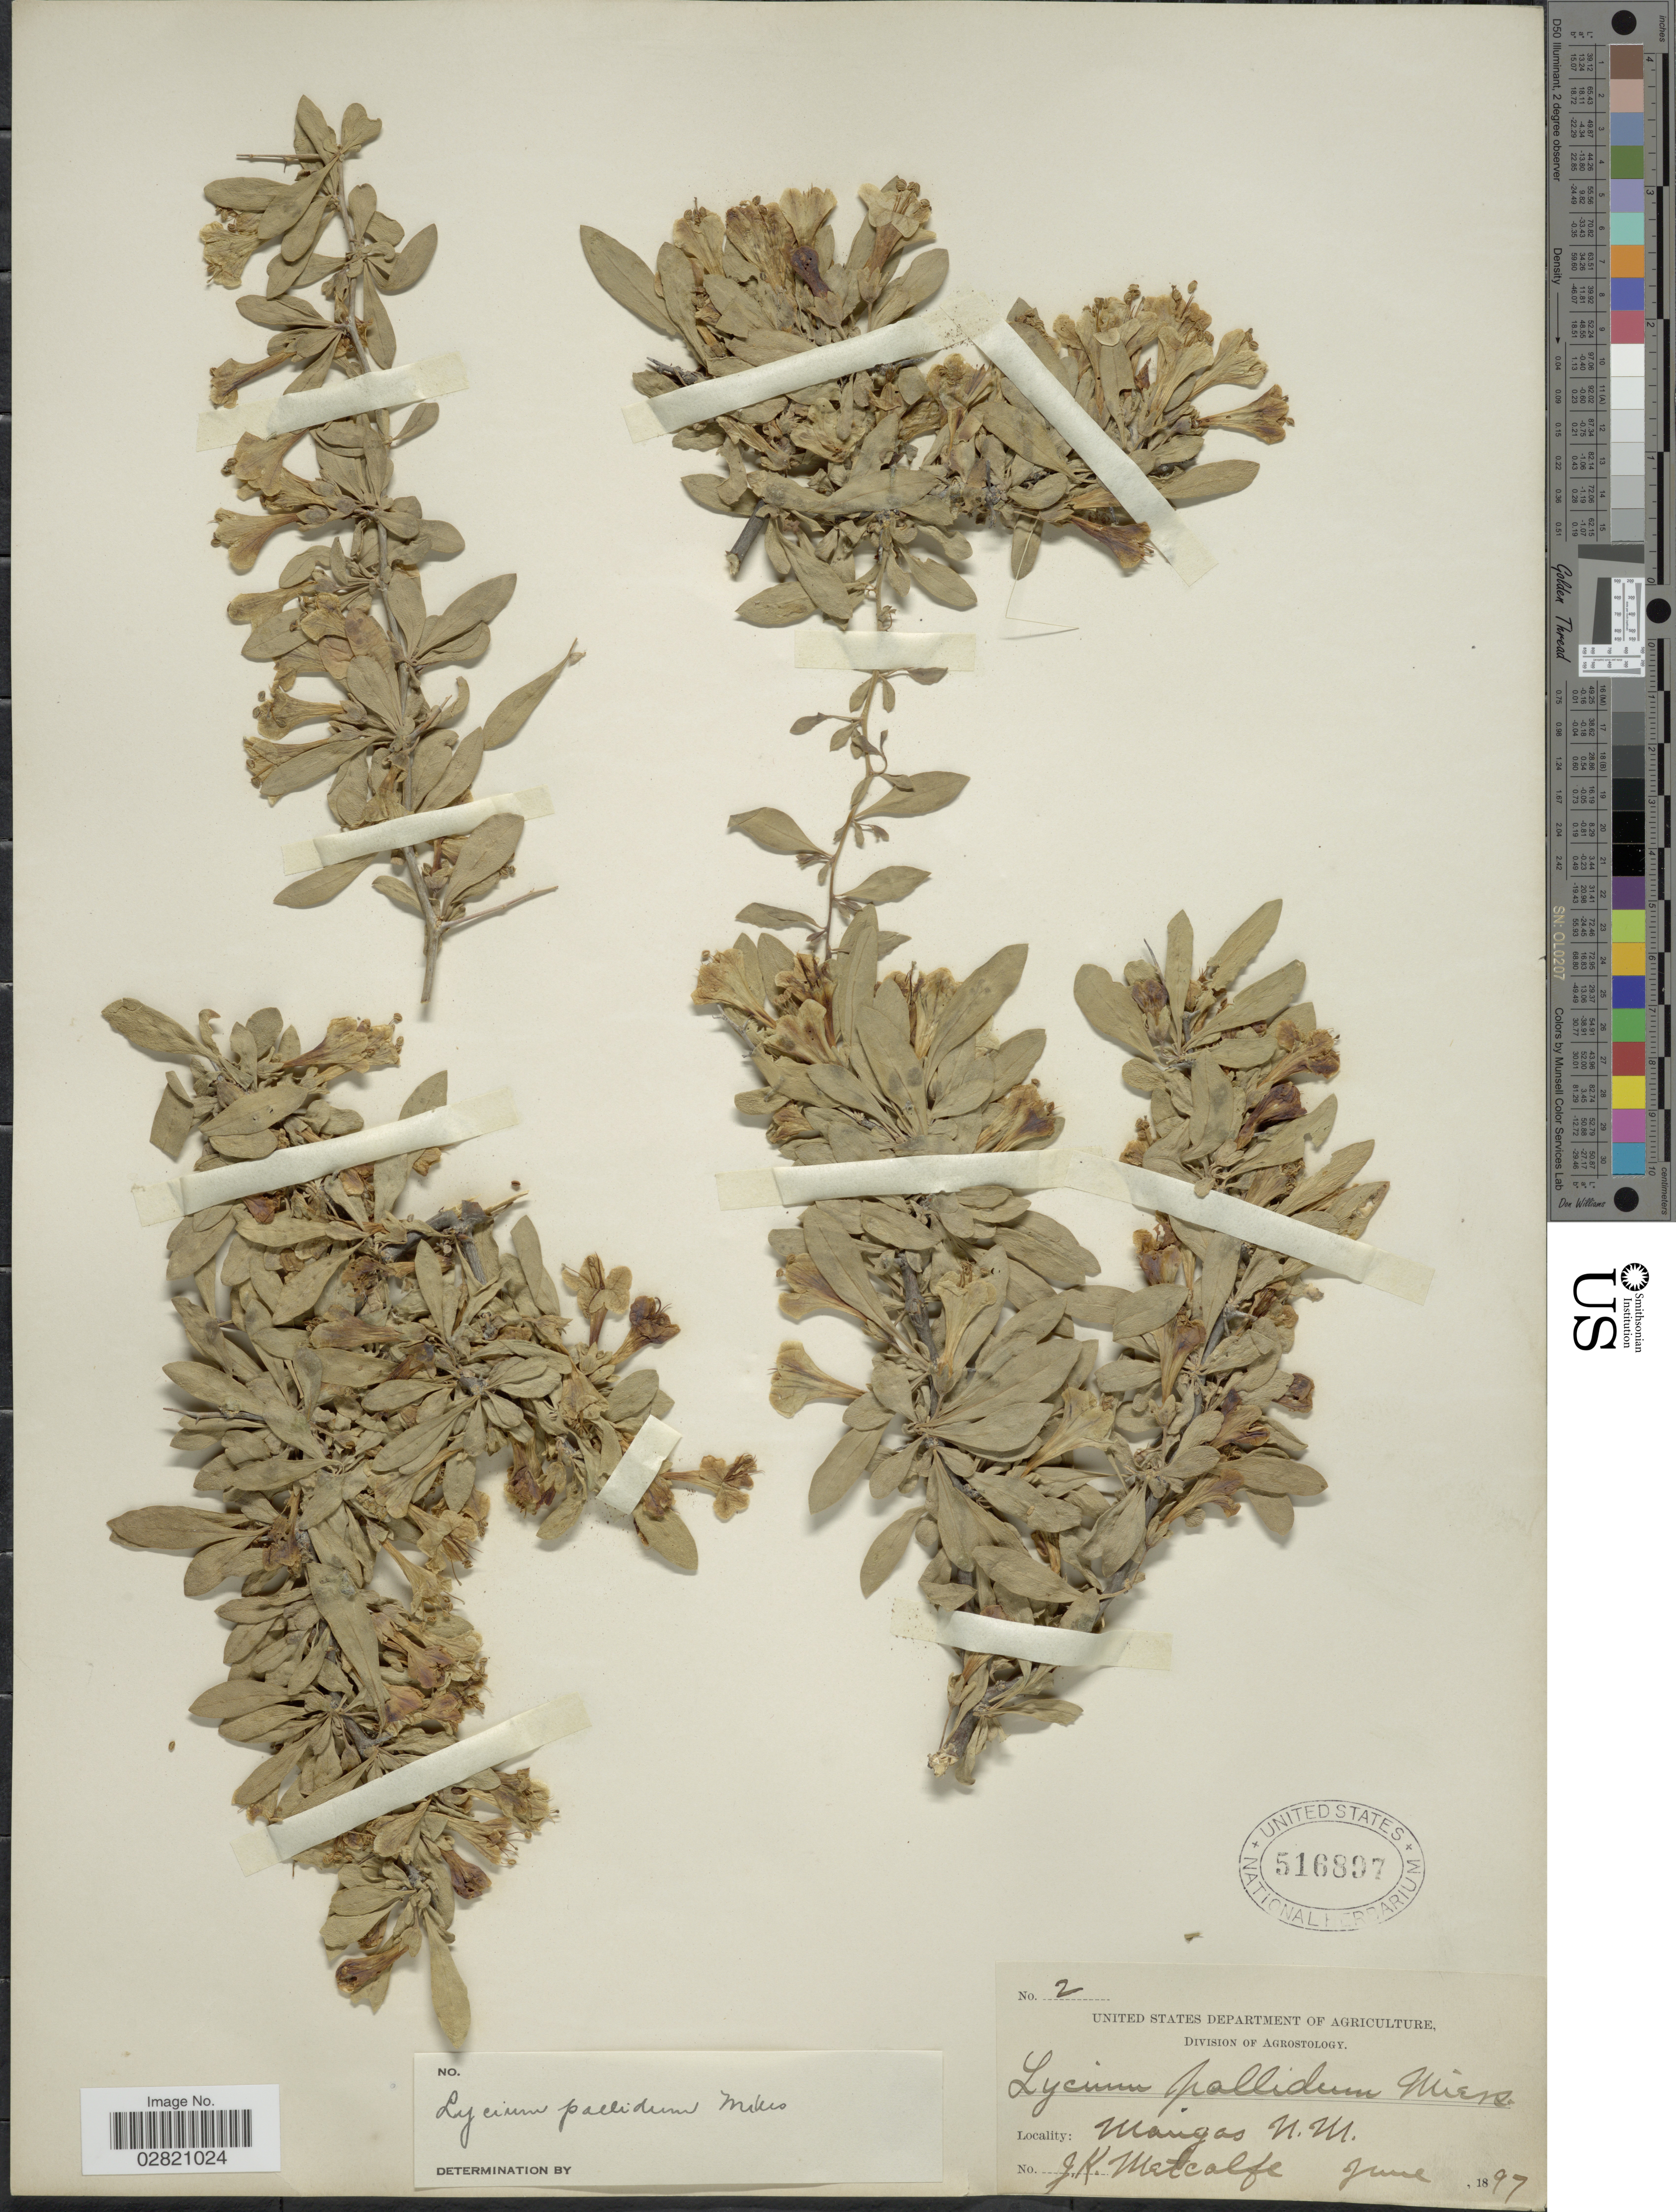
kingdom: Plantae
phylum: Tracheophyta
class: Magnoliopsida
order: Solanales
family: Solanaceae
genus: Lycium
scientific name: Lycium pallidum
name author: Miers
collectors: J. Metcalfe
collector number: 2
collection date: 1897-06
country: United States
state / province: New Mexico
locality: Mangas.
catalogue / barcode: US 516897